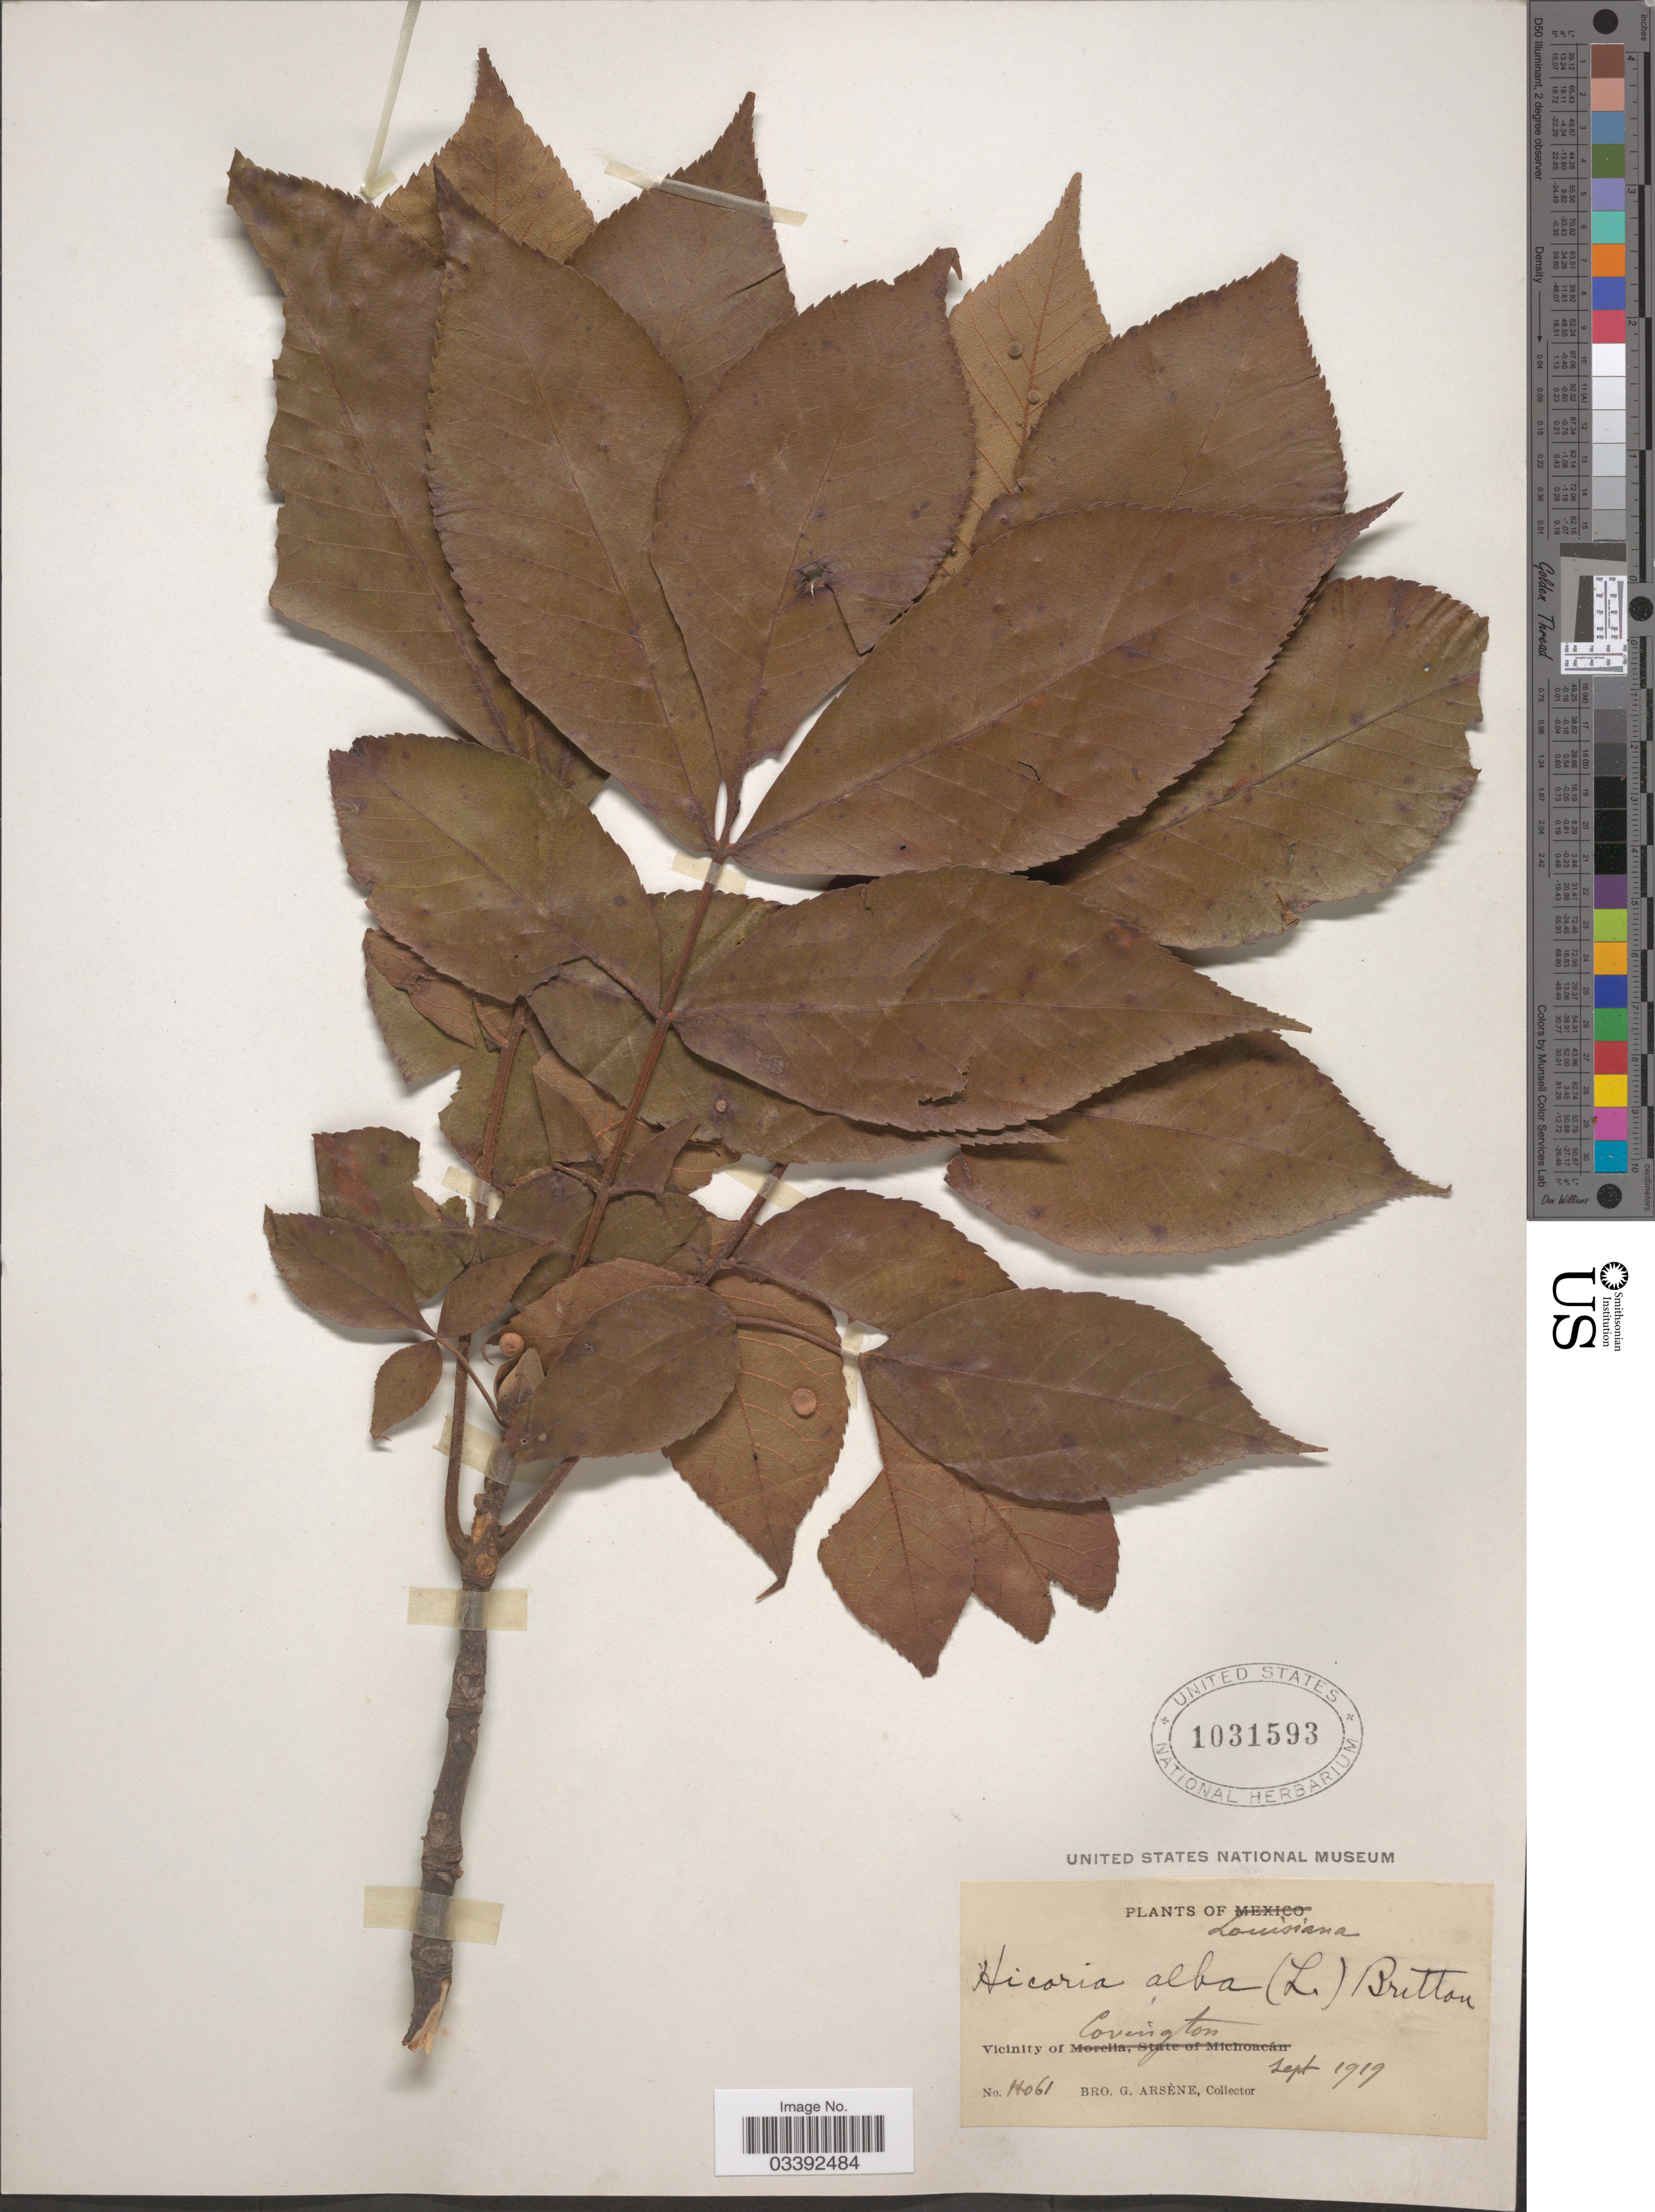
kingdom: Plantae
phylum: Tracheophyta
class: Magnoliopsida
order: Fagales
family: Juglandaceae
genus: Carya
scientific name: Carya tomentosa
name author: (Lam.) Nutt.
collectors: Bro. G. Arsène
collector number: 11061*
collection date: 1919-09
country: United States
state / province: Louisiana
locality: Vicinity of Covington.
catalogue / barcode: US 1031593